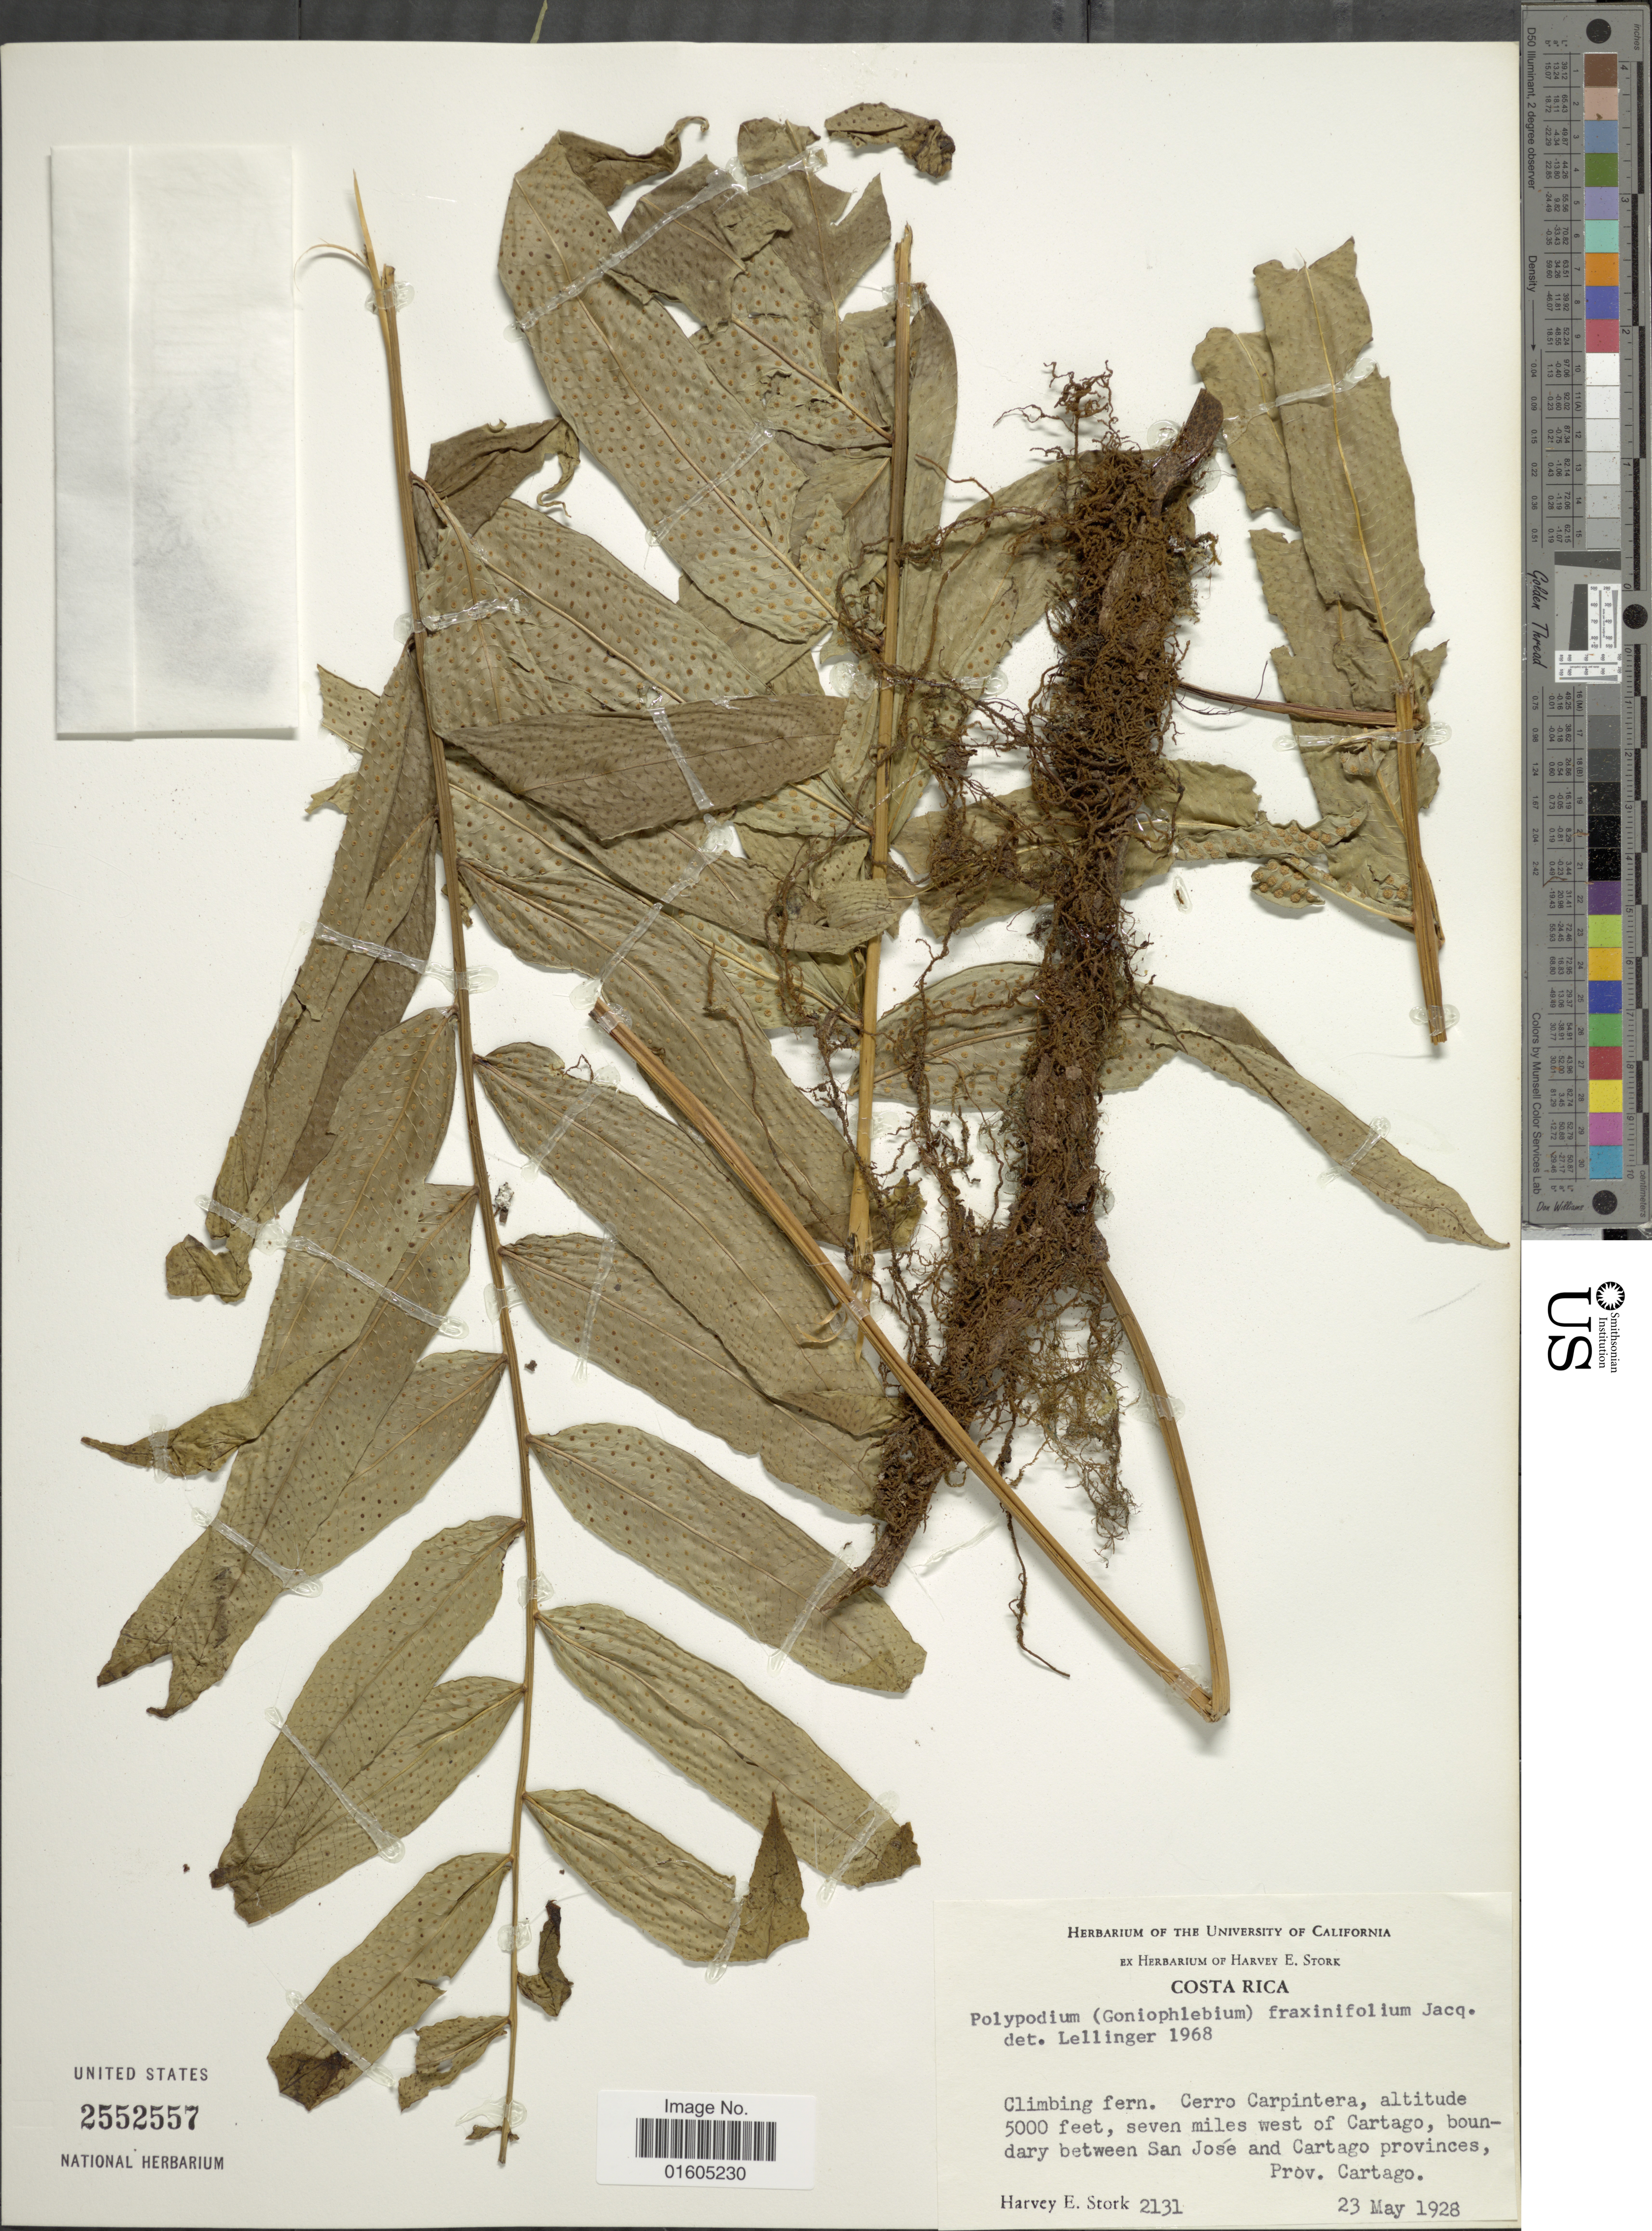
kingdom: Plantae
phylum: Tracheophyta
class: Polypodiopsida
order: Polypodiales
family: Polypodiaceae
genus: Serpocaulon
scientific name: Serpocaulon fraxinifolium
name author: (Jacq.) A.R. Sm.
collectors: H. E. Stork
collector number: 2131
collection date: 1928-05-23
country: Costa Rica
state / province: Cartago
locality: Costa Rica. Cerro Carpintera, seven miles west of Cartago, boudary between San Jose and Cartago provinces. Prov. Cartago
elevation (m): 1524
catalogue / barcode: US 2552557